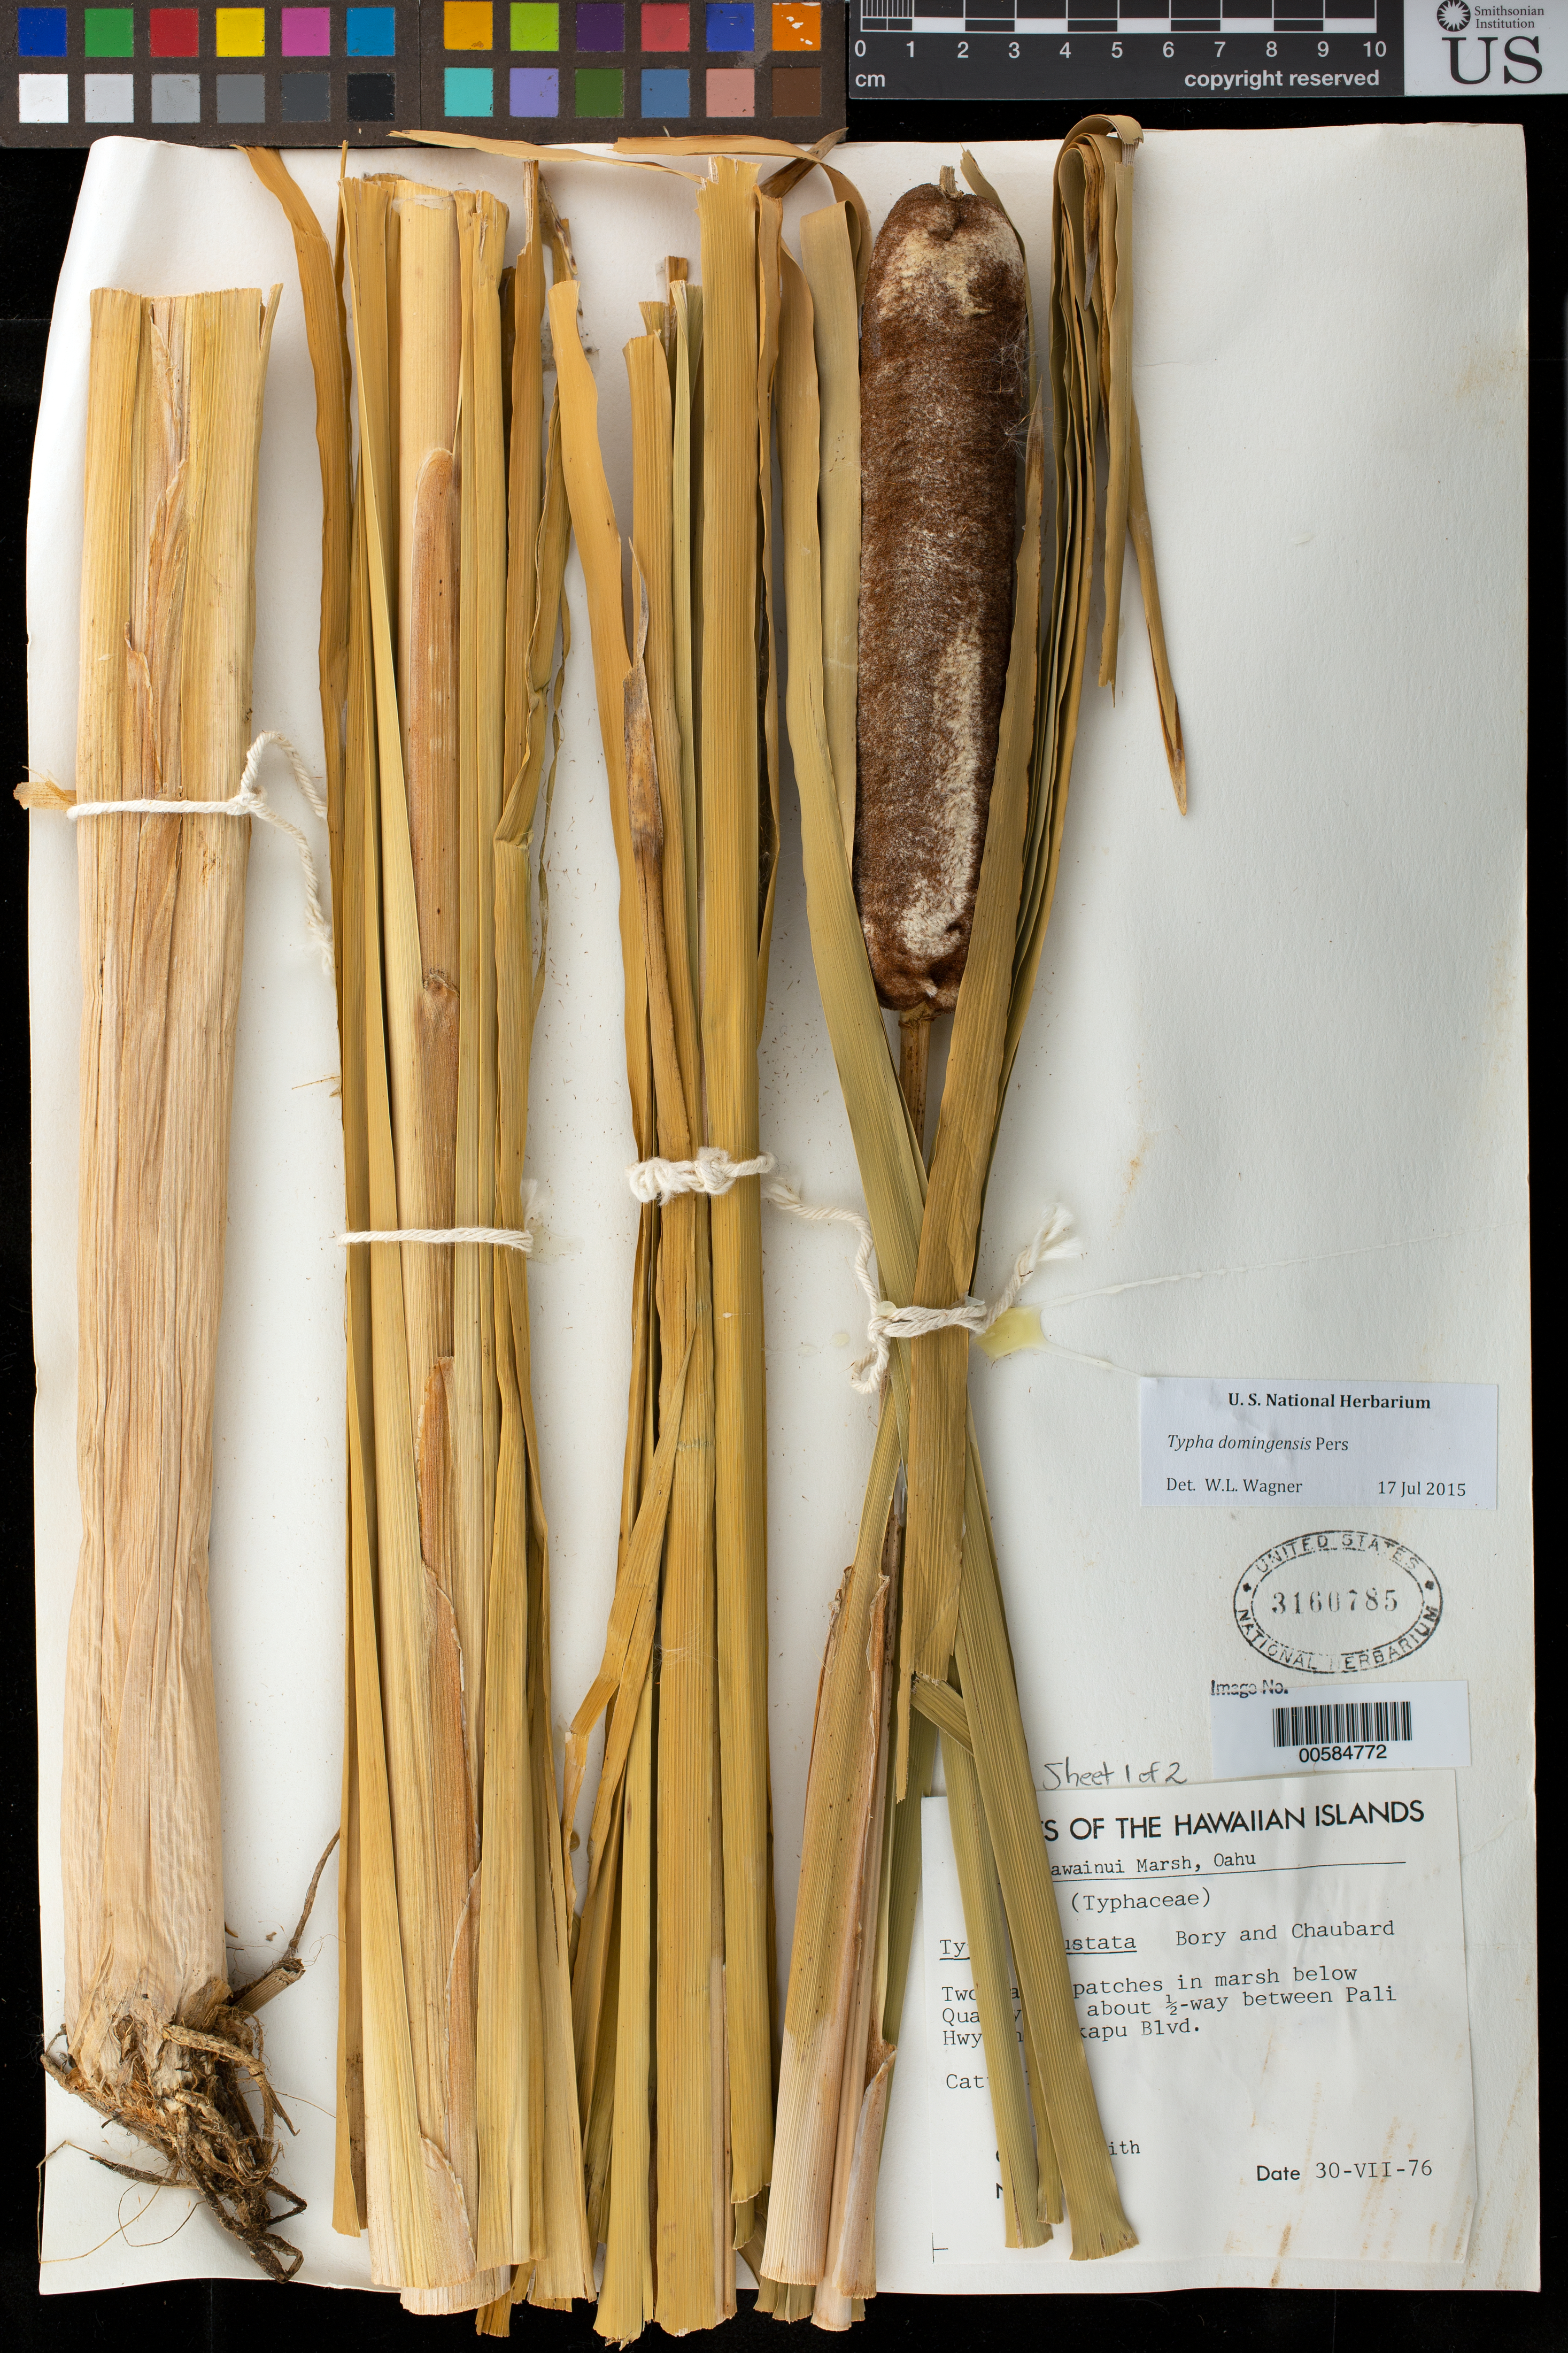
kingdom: Plantae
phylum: Tracheophyta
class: Liliopsida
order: Poales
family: Typhaceae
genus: Typha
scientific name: Typha domingensis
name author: Pers.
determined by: Wagner, W. L., (BOT), Smithsonian Institution - National Museum of Natural History (UNITED STATES)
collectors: L. Smith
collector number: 149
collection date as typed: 30 Jul 1976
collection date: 1976-07-30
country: United States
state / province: Hawaii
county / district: Honolulu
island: Oahu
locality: ....inui Marsh, below Quarry Rd ca halfway between Pali Hwy and Mokapu Blvd.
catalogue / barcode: US 3160785